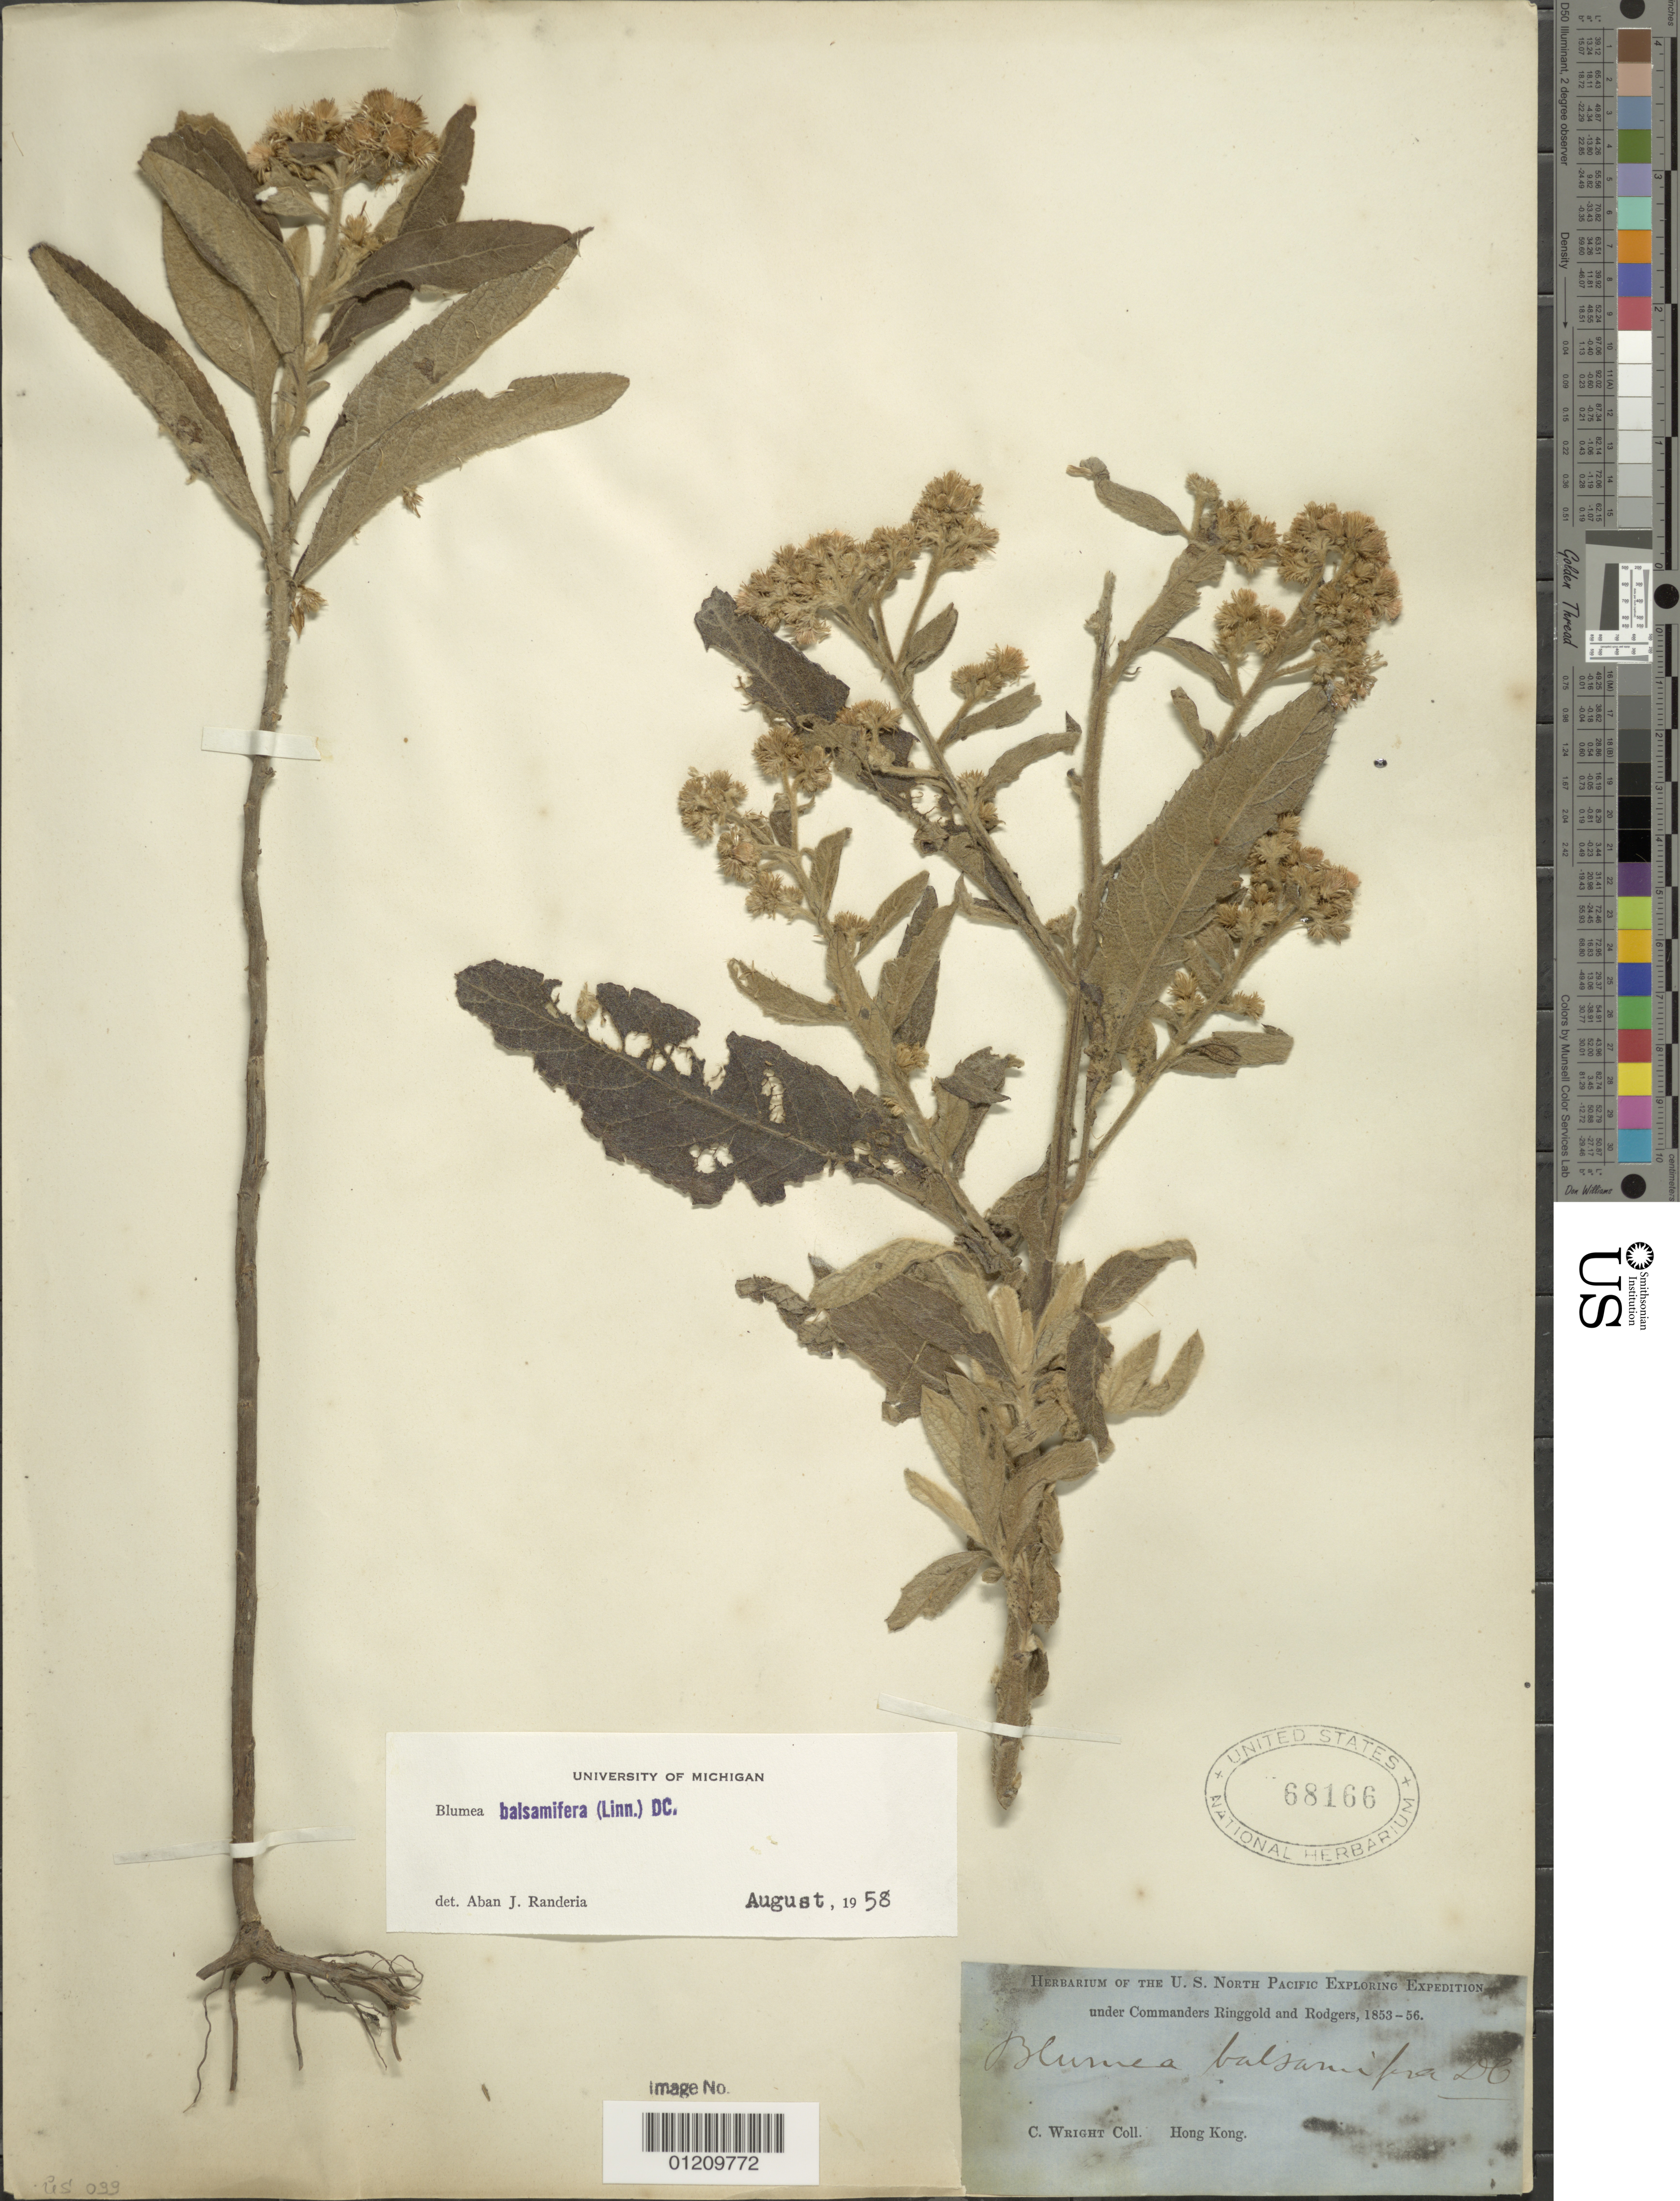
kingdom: Plantae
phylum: Tracheophyta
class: Magnoliopsida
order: Asterales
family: Asteraceae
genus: Blumea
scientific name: Blumea balsamifera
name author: (L.) DC.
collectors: C. Wright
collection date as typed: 1853 to -- -- 1856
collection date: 1853/1856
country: China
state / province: Hong Kong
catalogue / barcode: US 68166